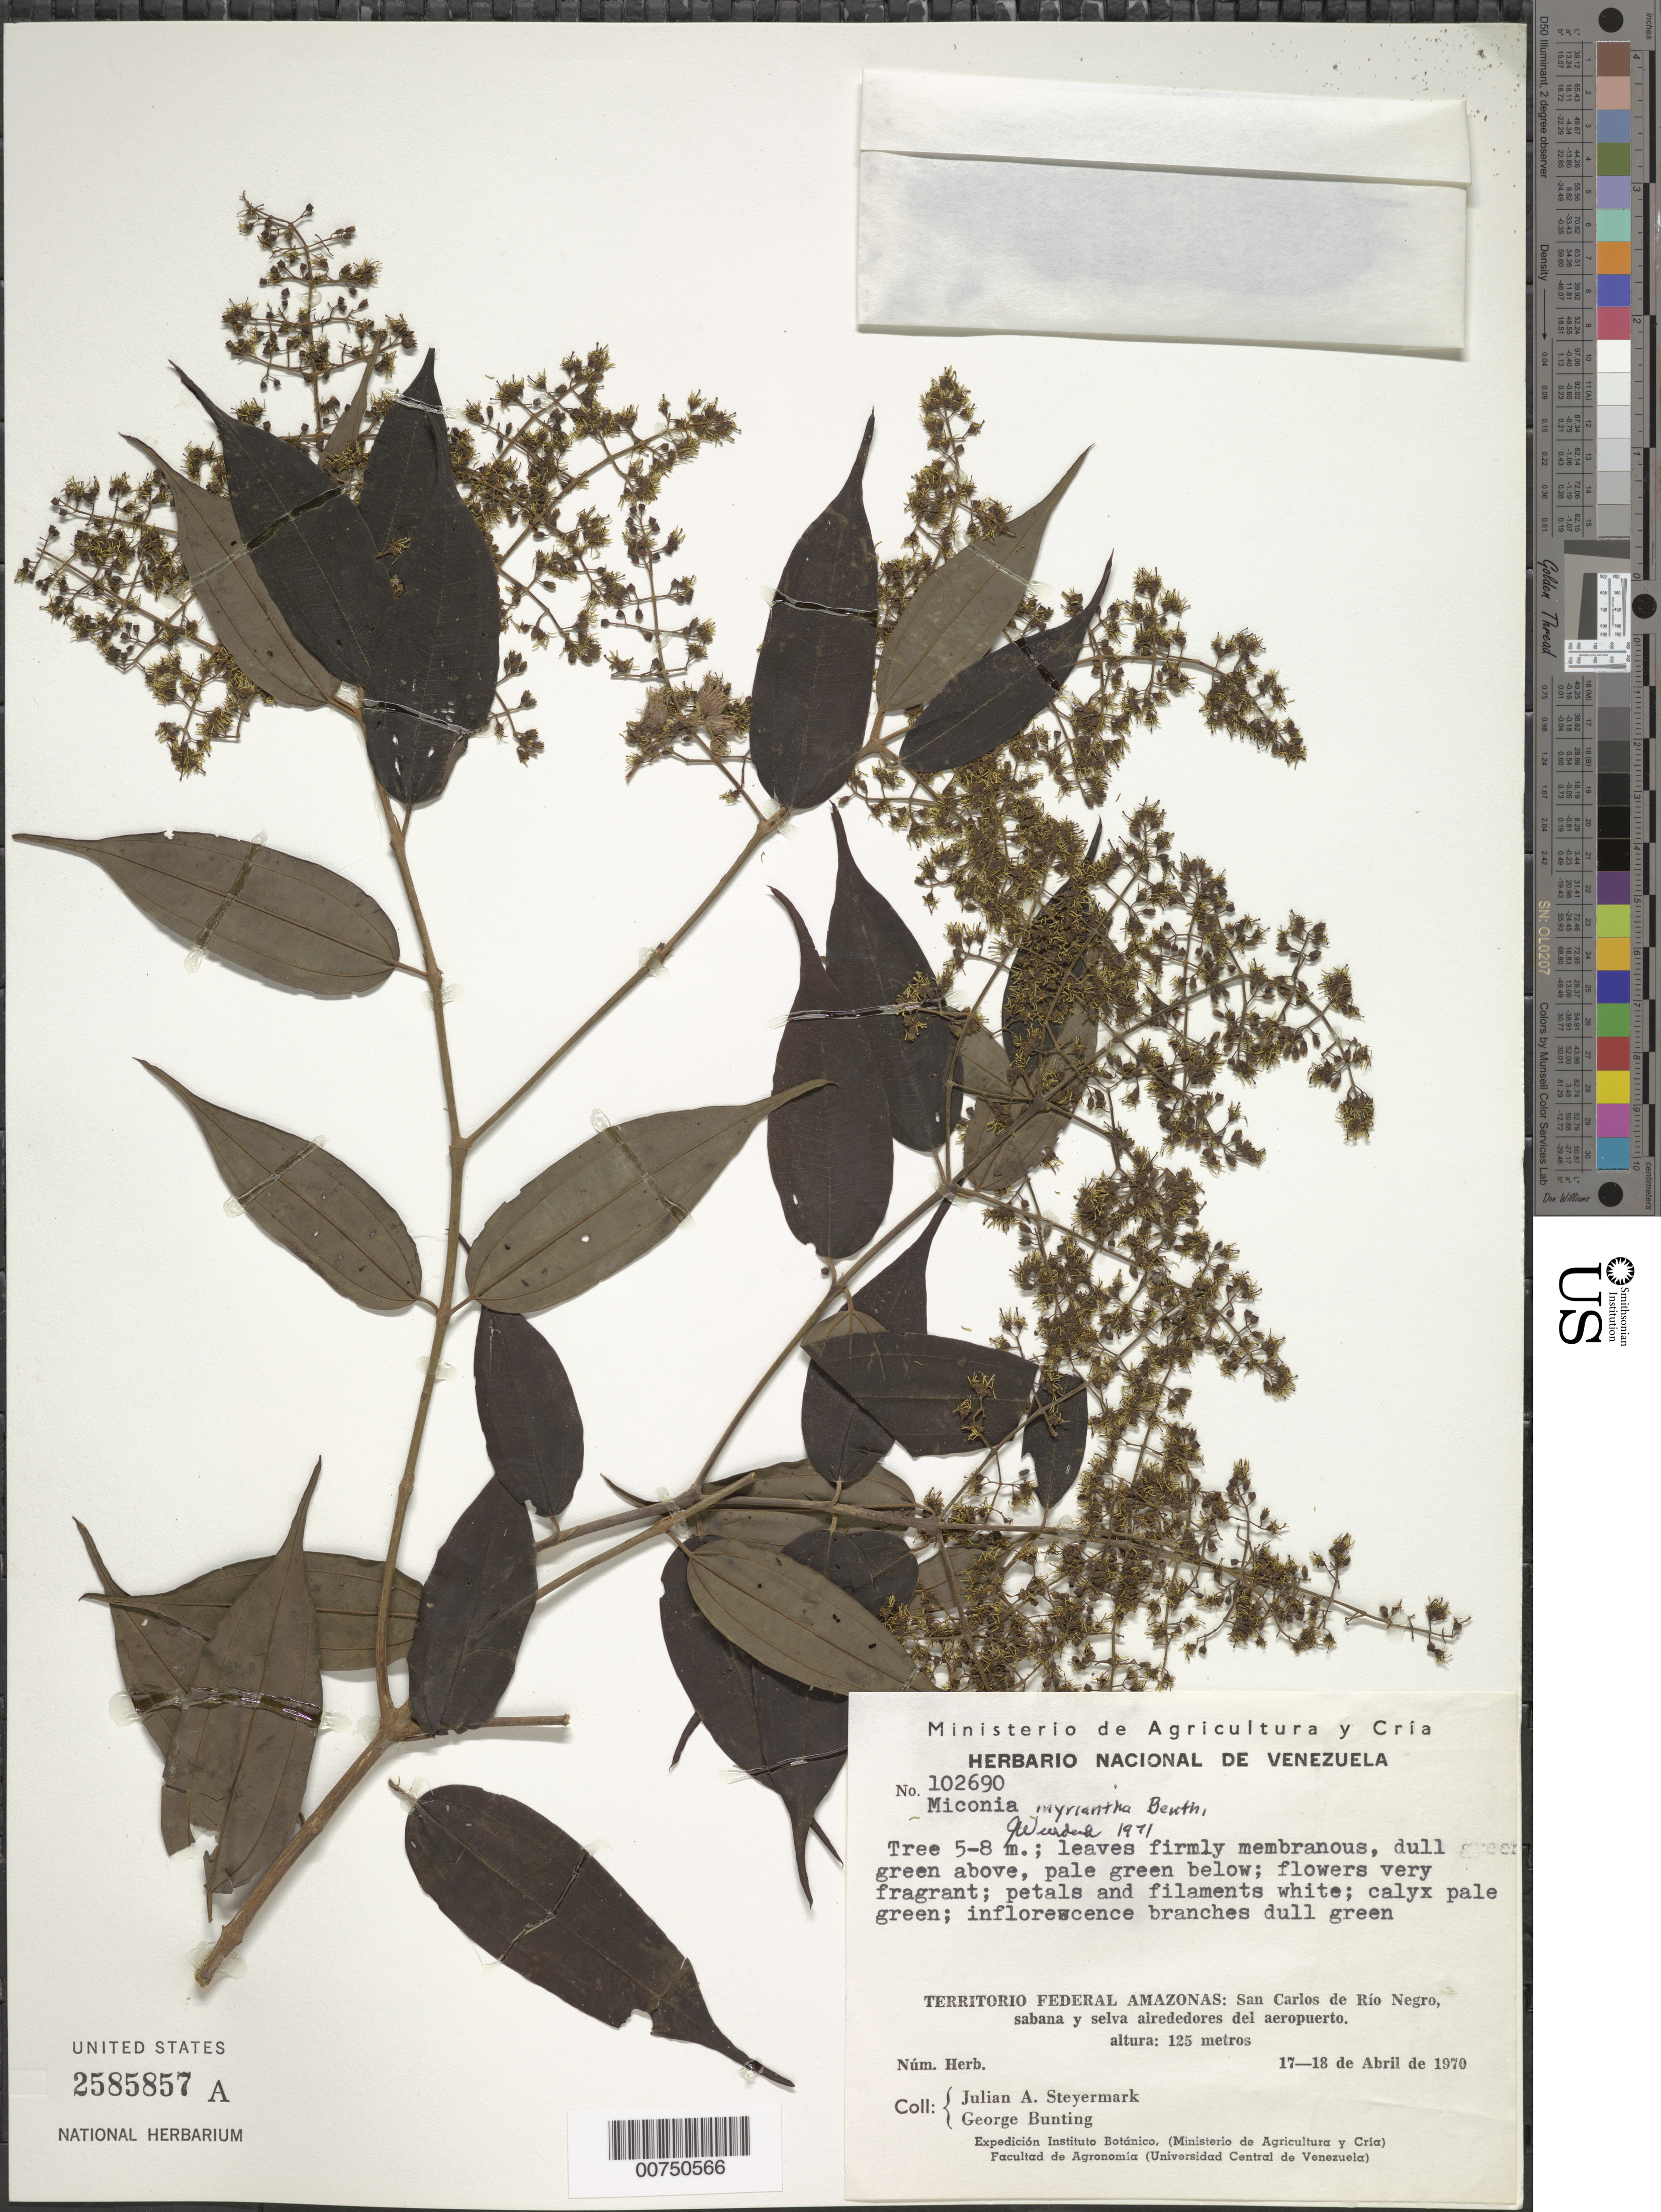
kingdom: Plantae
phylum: Tracheophyta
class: Magnoliopsida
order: Myrtales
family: Melastomataceae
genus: Miconia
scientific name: Miconia myriantha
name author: Benth.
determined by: Wurdack, John J., (US), US (UNITED STATES)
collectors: J. Steyermark & G. S. Bunting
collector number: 102690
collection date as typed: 17-Apr-70 to 18-Apr-70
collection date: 1970-04-17/1970-04-18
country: Venezuela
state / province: Amazonas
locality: San Carlos de Río Negro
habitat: Savanna and forest, outskirts of airport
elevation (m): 125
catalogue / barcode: US 2585857A